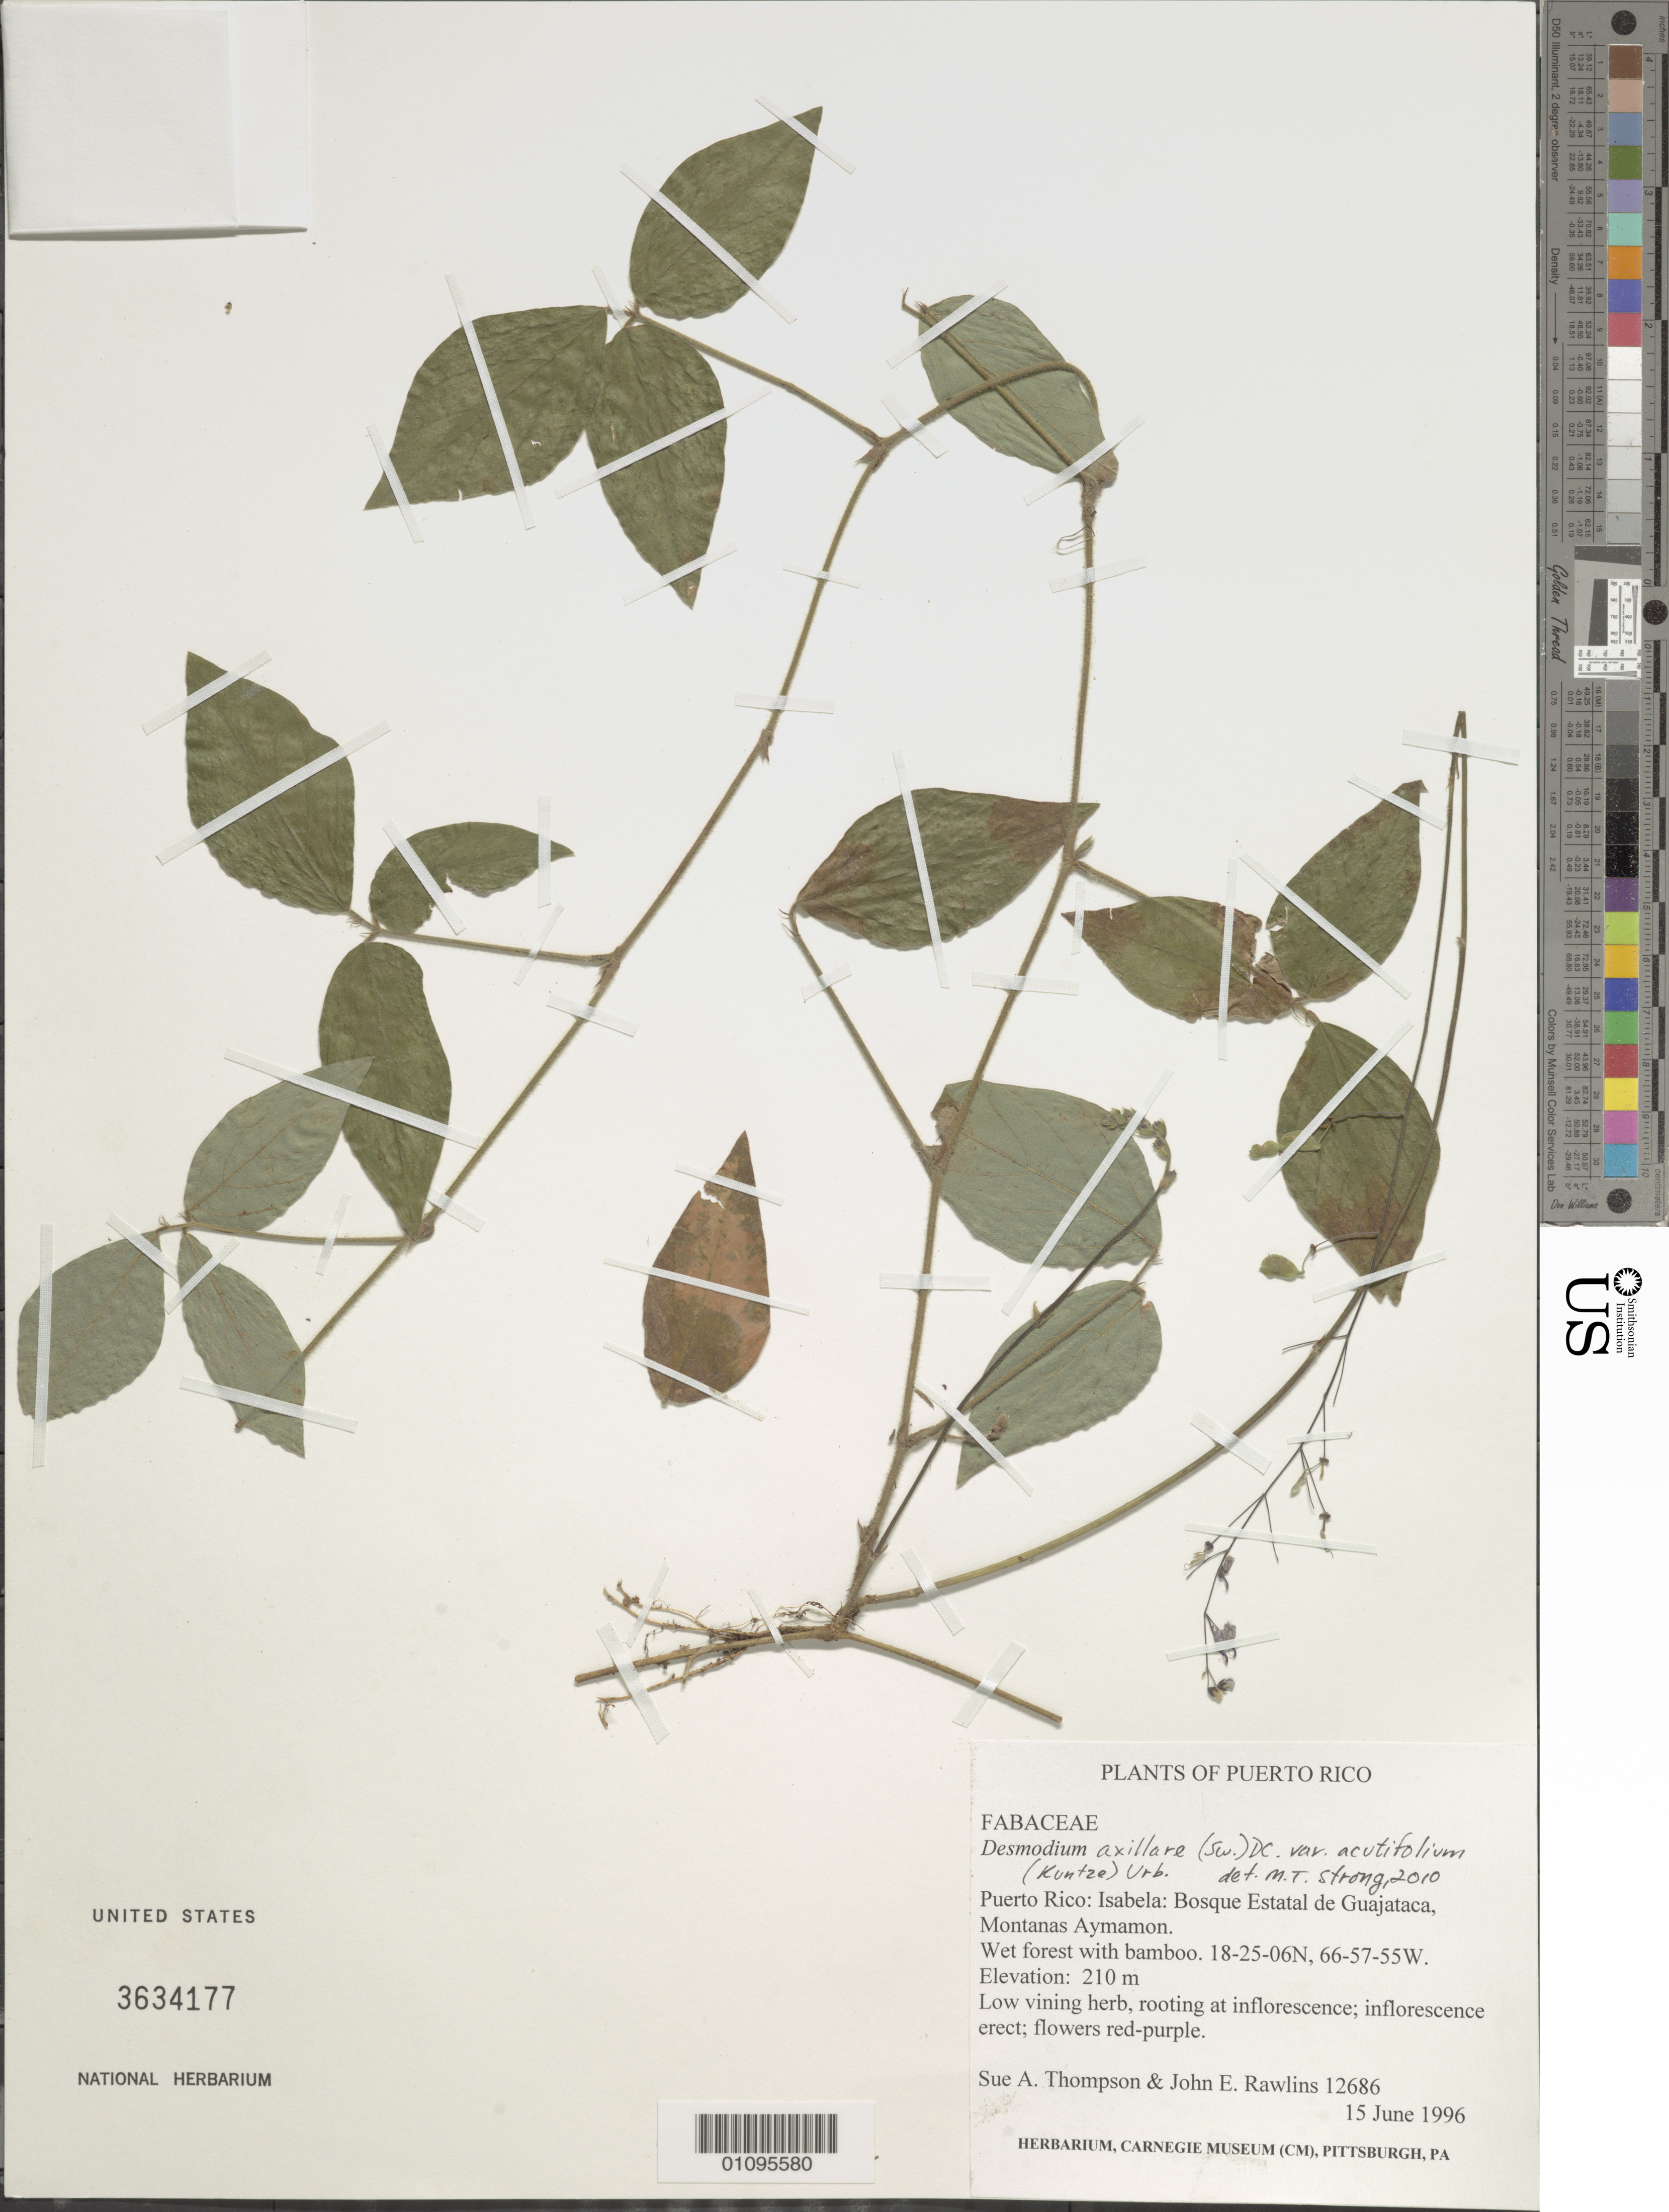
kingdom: Plantae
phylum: Tracheophyta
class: Magnoliopsida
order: Fabales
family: Fabaceae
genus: Desmodium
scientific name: Desmodium axillare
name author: (Sw.) DC.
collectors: S. A. Thompson & J. Rawlins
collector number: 12686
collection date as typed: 15 Jun 1996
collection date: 1996-06-15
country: Puerto Rico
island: Puerto Rico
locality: Isabela: Bosque Estatal de Guajataca, Montanas Aymamon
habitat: Wet forest with bamboo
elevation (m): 210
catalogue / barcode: US 3634177